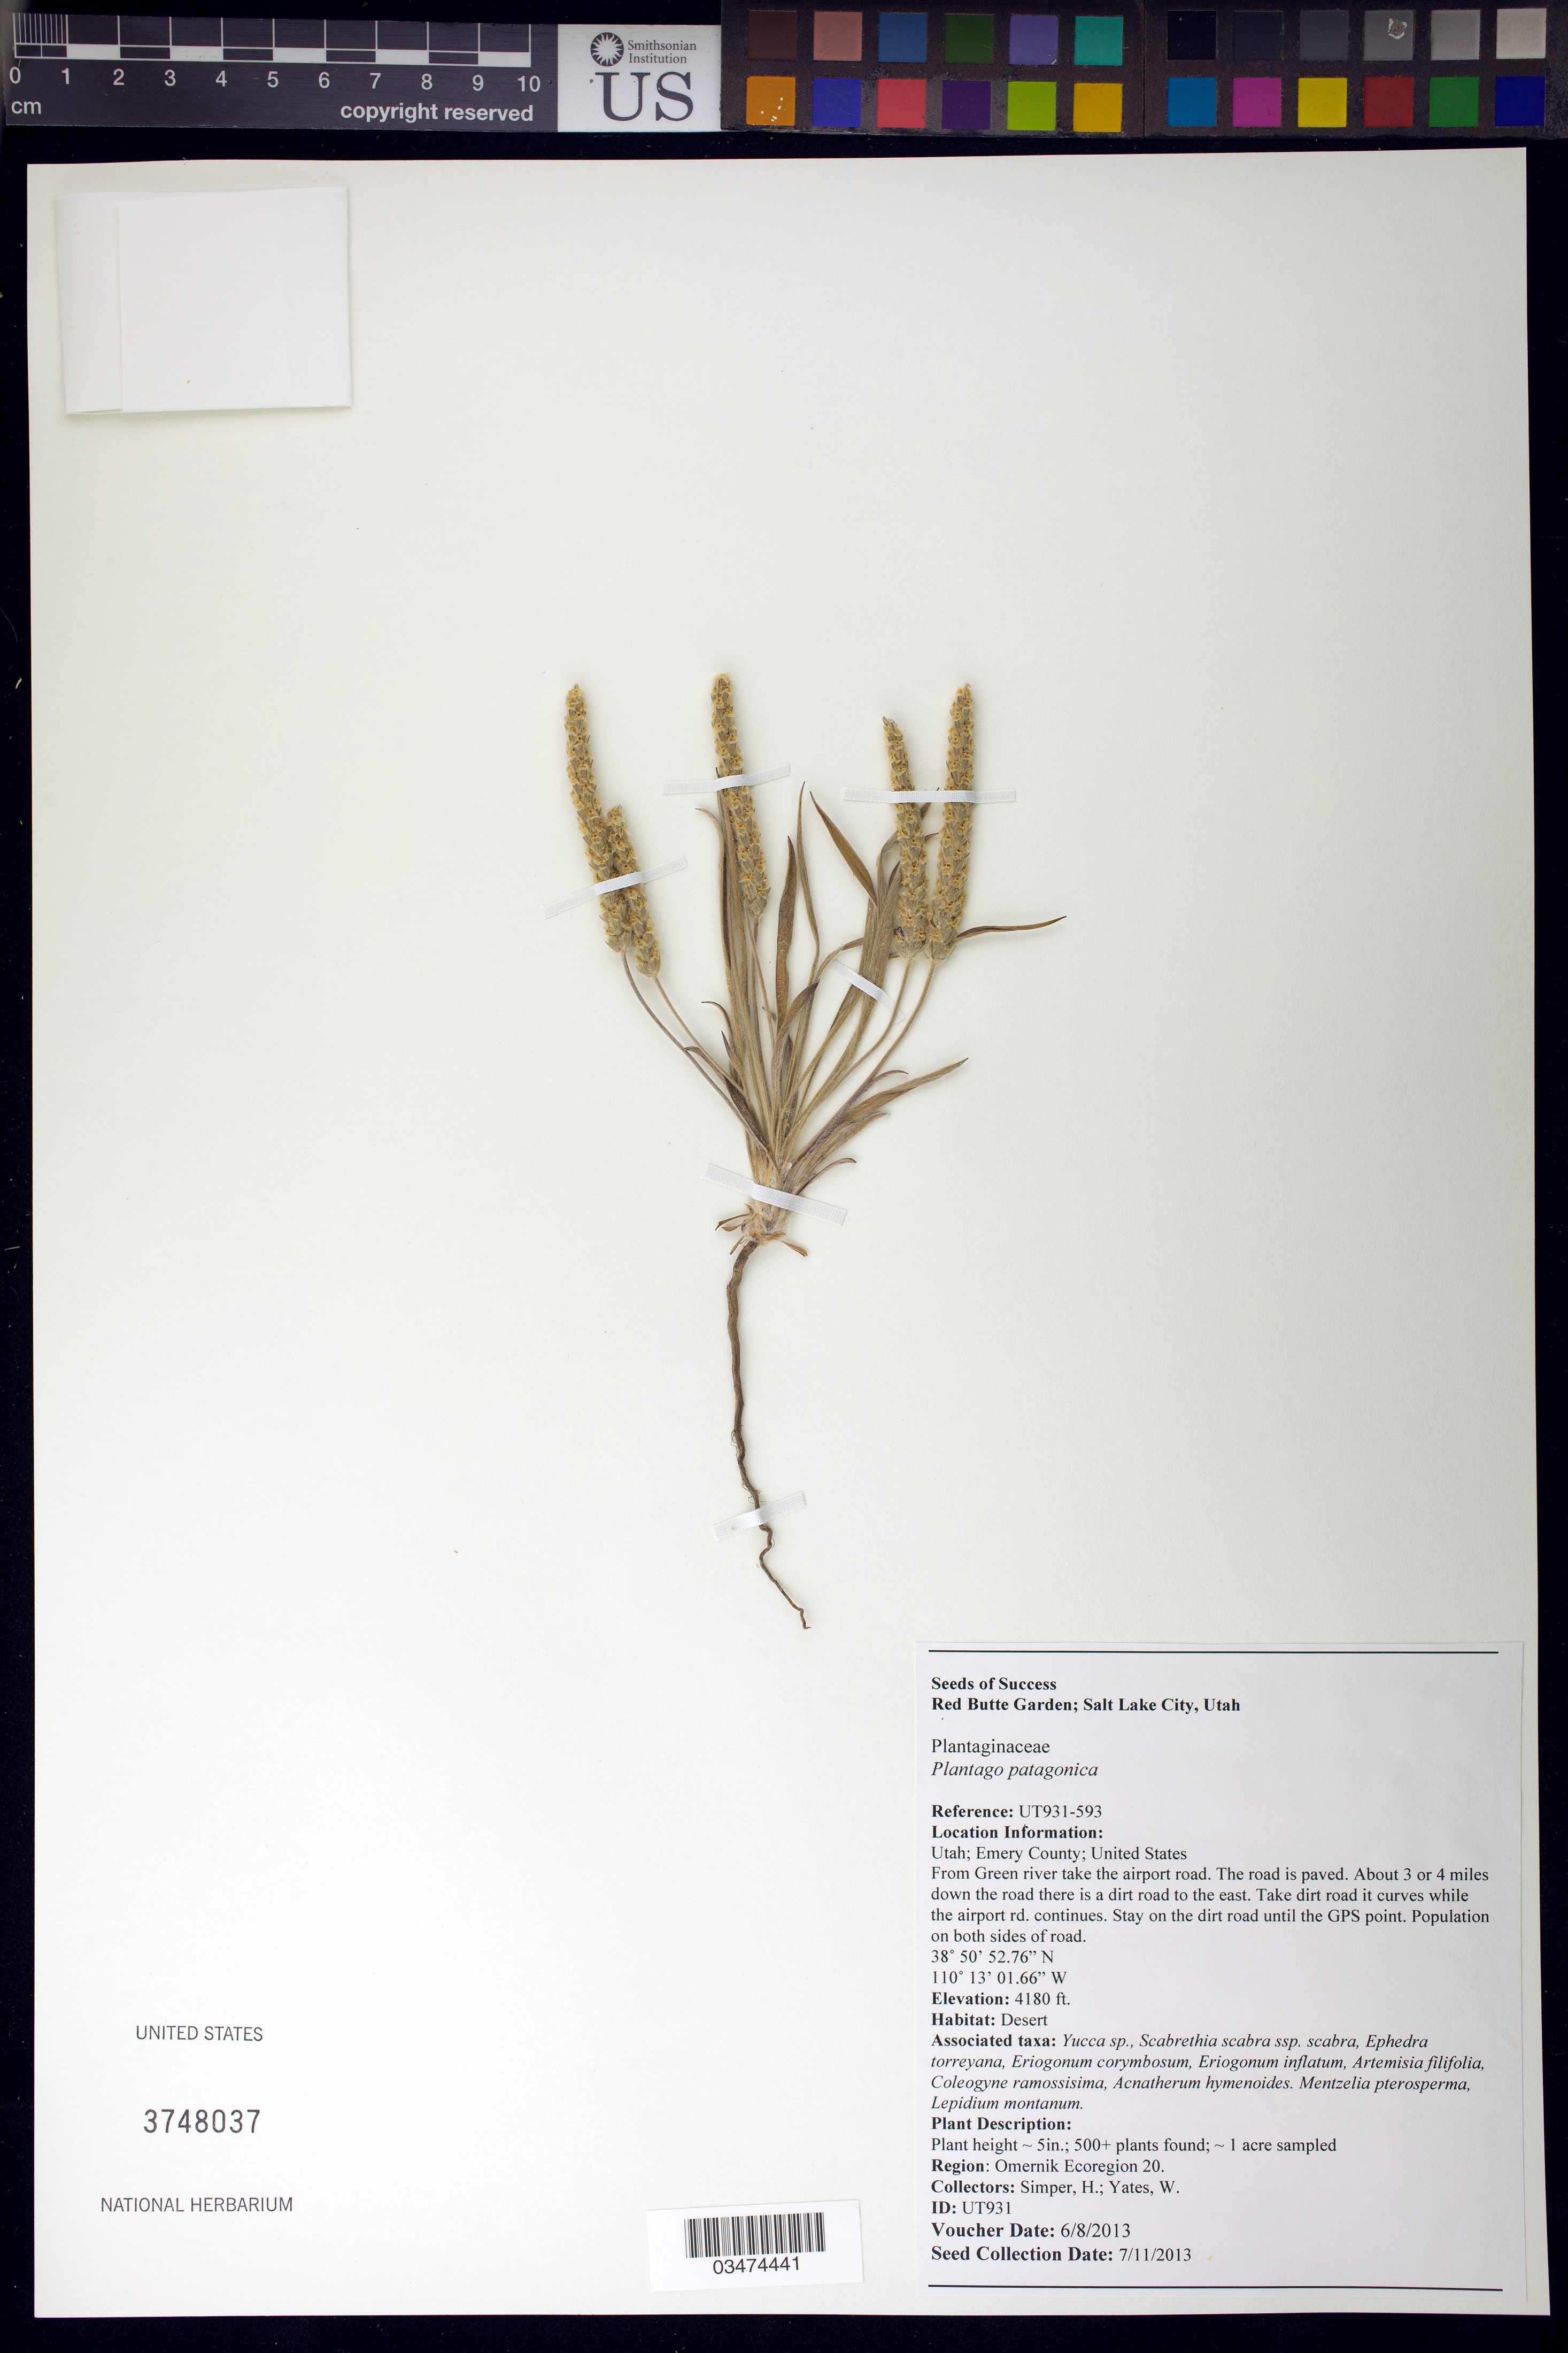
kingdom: Plantae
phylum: Tracheophyta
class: Magnoliopsida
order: Lamiales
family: Plantaginaceae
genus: Plantago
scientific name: Plantago patagonica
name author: Jacq.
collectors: H. Simper & W. Yates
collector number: UT931-593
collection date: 2013-06-08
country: United States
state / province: Utah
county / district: Emery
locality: From Green River to S on Airport Rd. for 3-4 milesand take a dirt road to the east.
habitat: Desert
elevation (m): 1274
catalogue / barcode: US 3748037